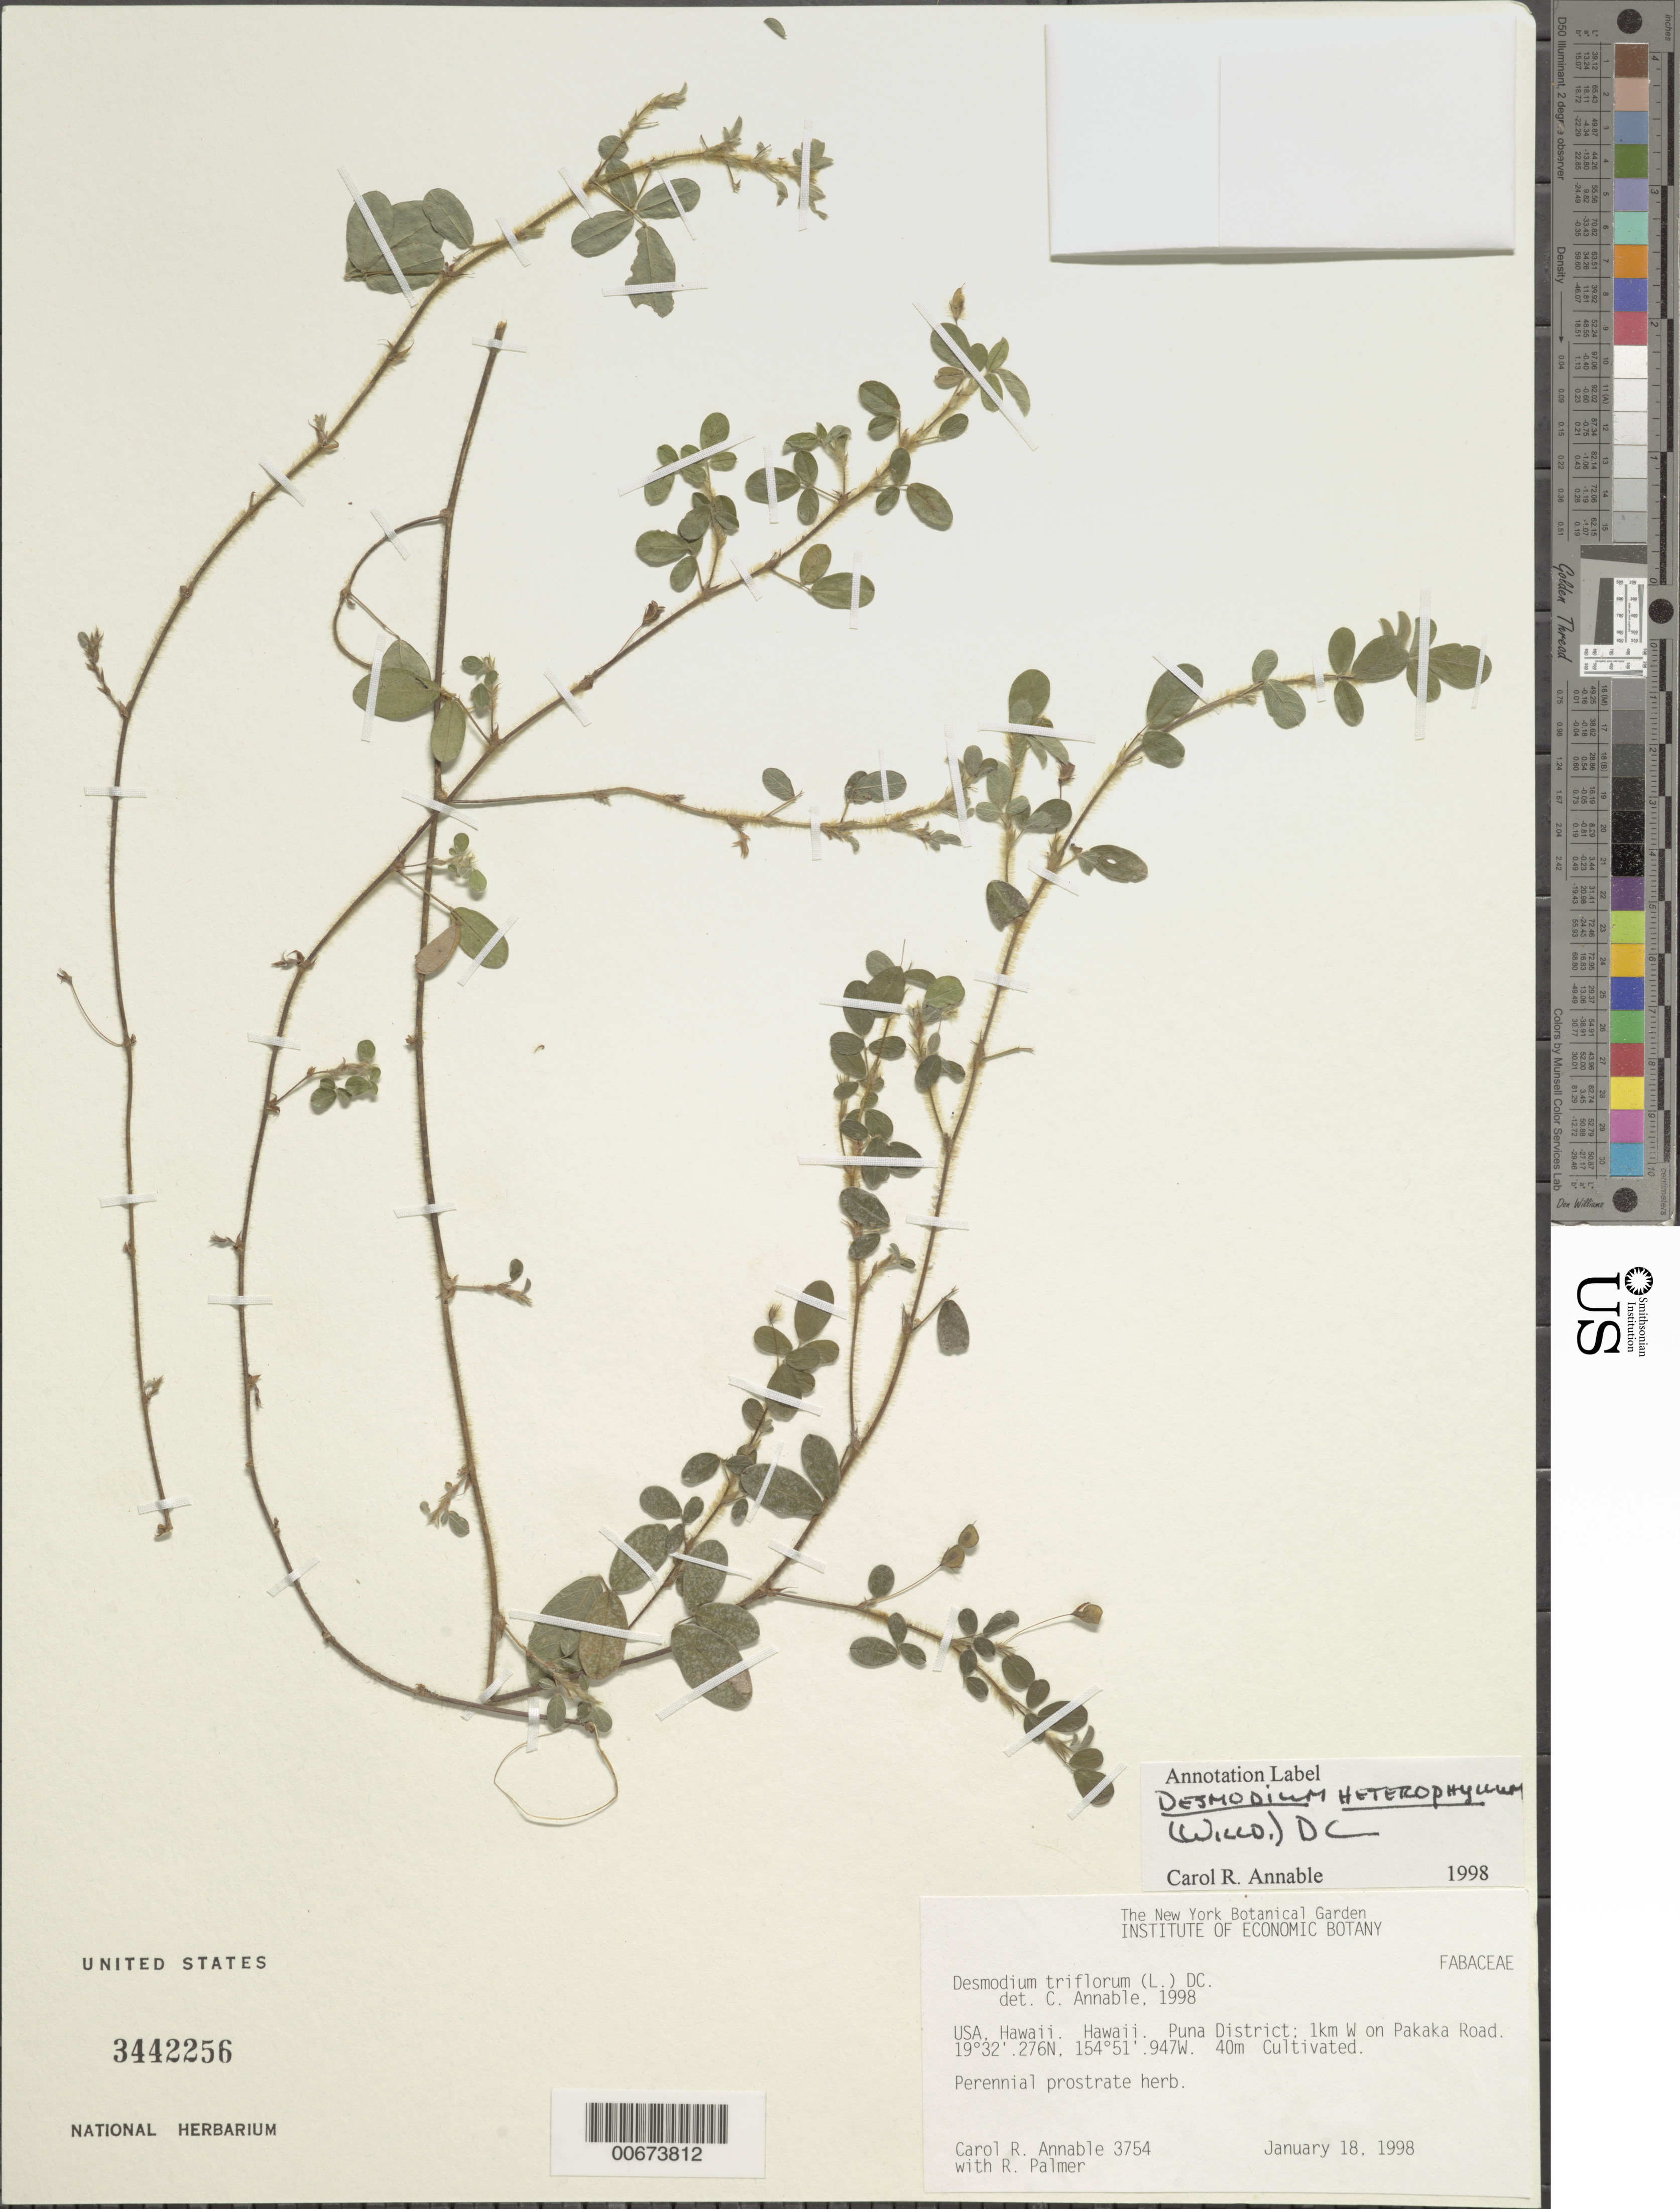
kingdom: Plantae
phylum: Tracheophyta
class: Magnoliopsida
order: Fabales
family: Fabaceae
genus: Grona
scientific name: Grona triflora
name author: (L.) H. Ohashi & K. Ohashi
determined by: Wagner, W. L., (BOT), Smithsonian Institution - National Museum of Natural History (UNITED STATES)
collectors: C. R. Annable & R. Palmer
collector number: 3754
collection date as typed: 18 Jan 1998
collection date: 1998-01-18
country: United States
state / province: Hawaii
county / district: Hawaii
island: Hawaii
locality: Puna District, 1 km W on Pakaka Road.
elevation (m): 40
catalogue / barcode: US 3442256